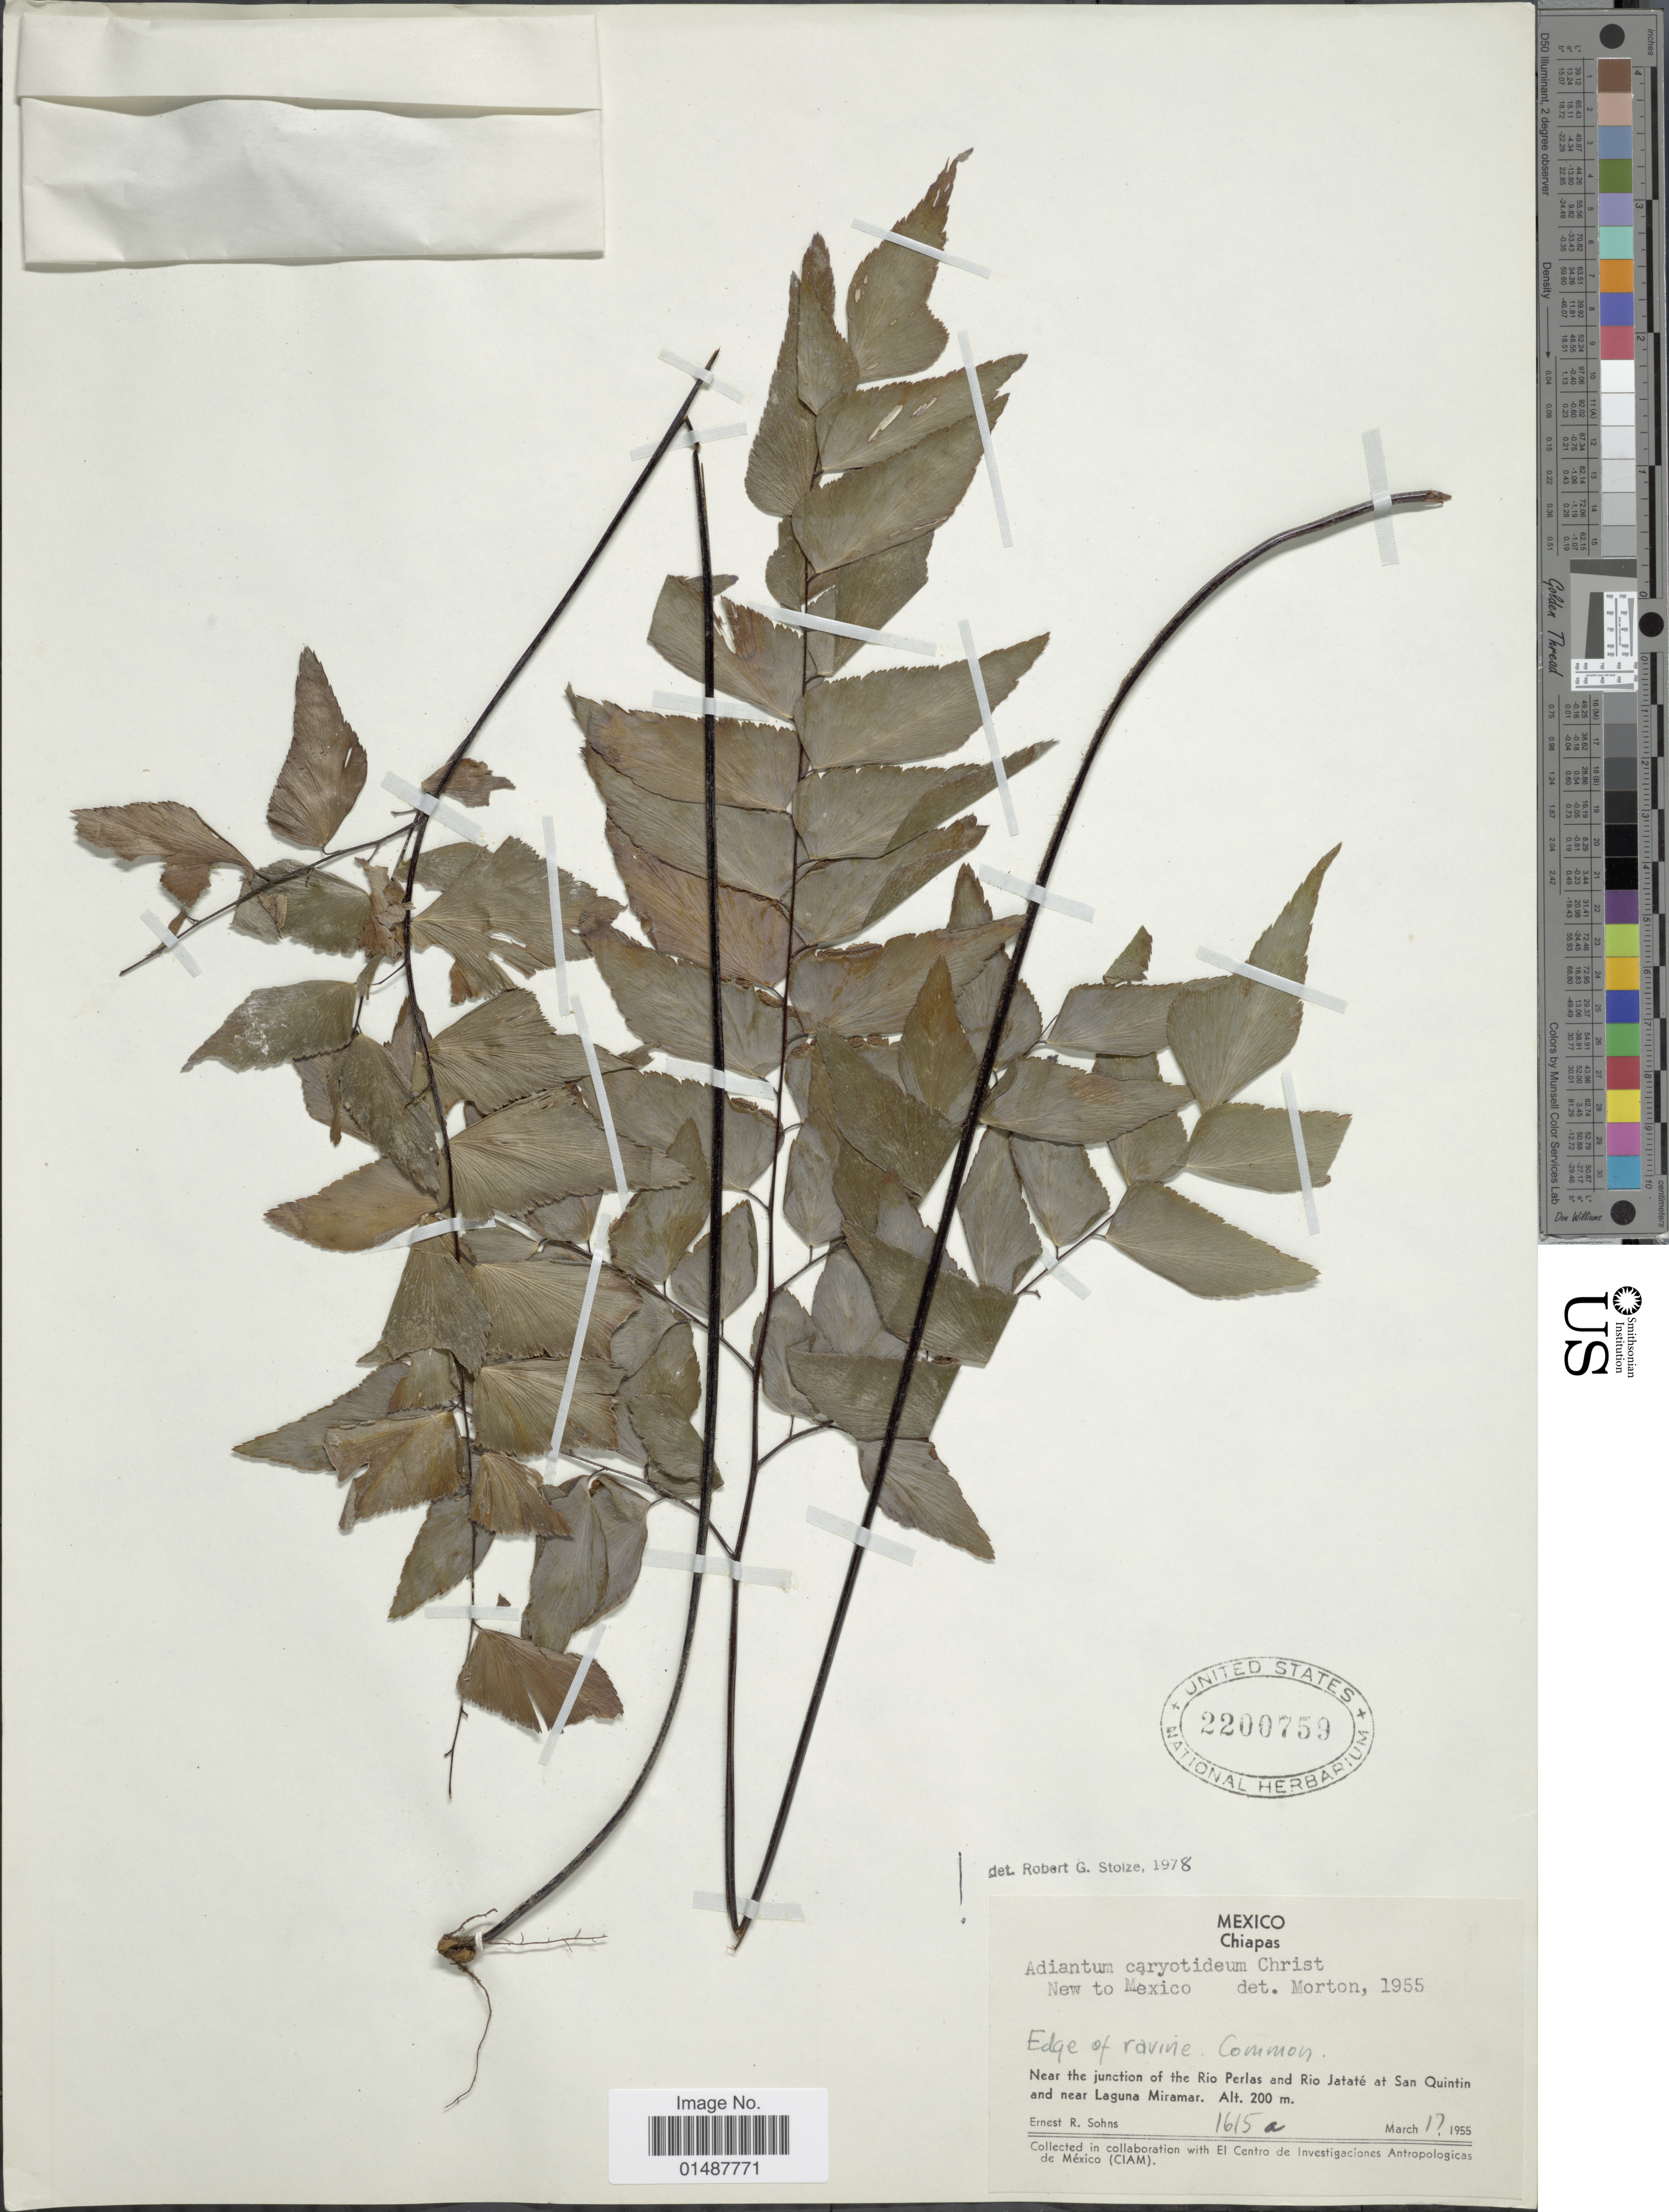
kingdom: Plantae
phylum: Tracheophyta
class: Polypodiopsida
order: Polypodiales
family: Pteridaceae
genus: Adiantum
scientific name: Adiantum caryotideum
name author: Christ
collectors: E. R. Sohns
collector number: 1615a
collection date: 1955-03-17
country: Mexico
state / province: Chiapas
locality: Near the Junction of the Rio Perlas and Rio Jatate at San Quintin and near Laguna Miramar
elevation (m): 200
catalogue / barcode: US 2200759